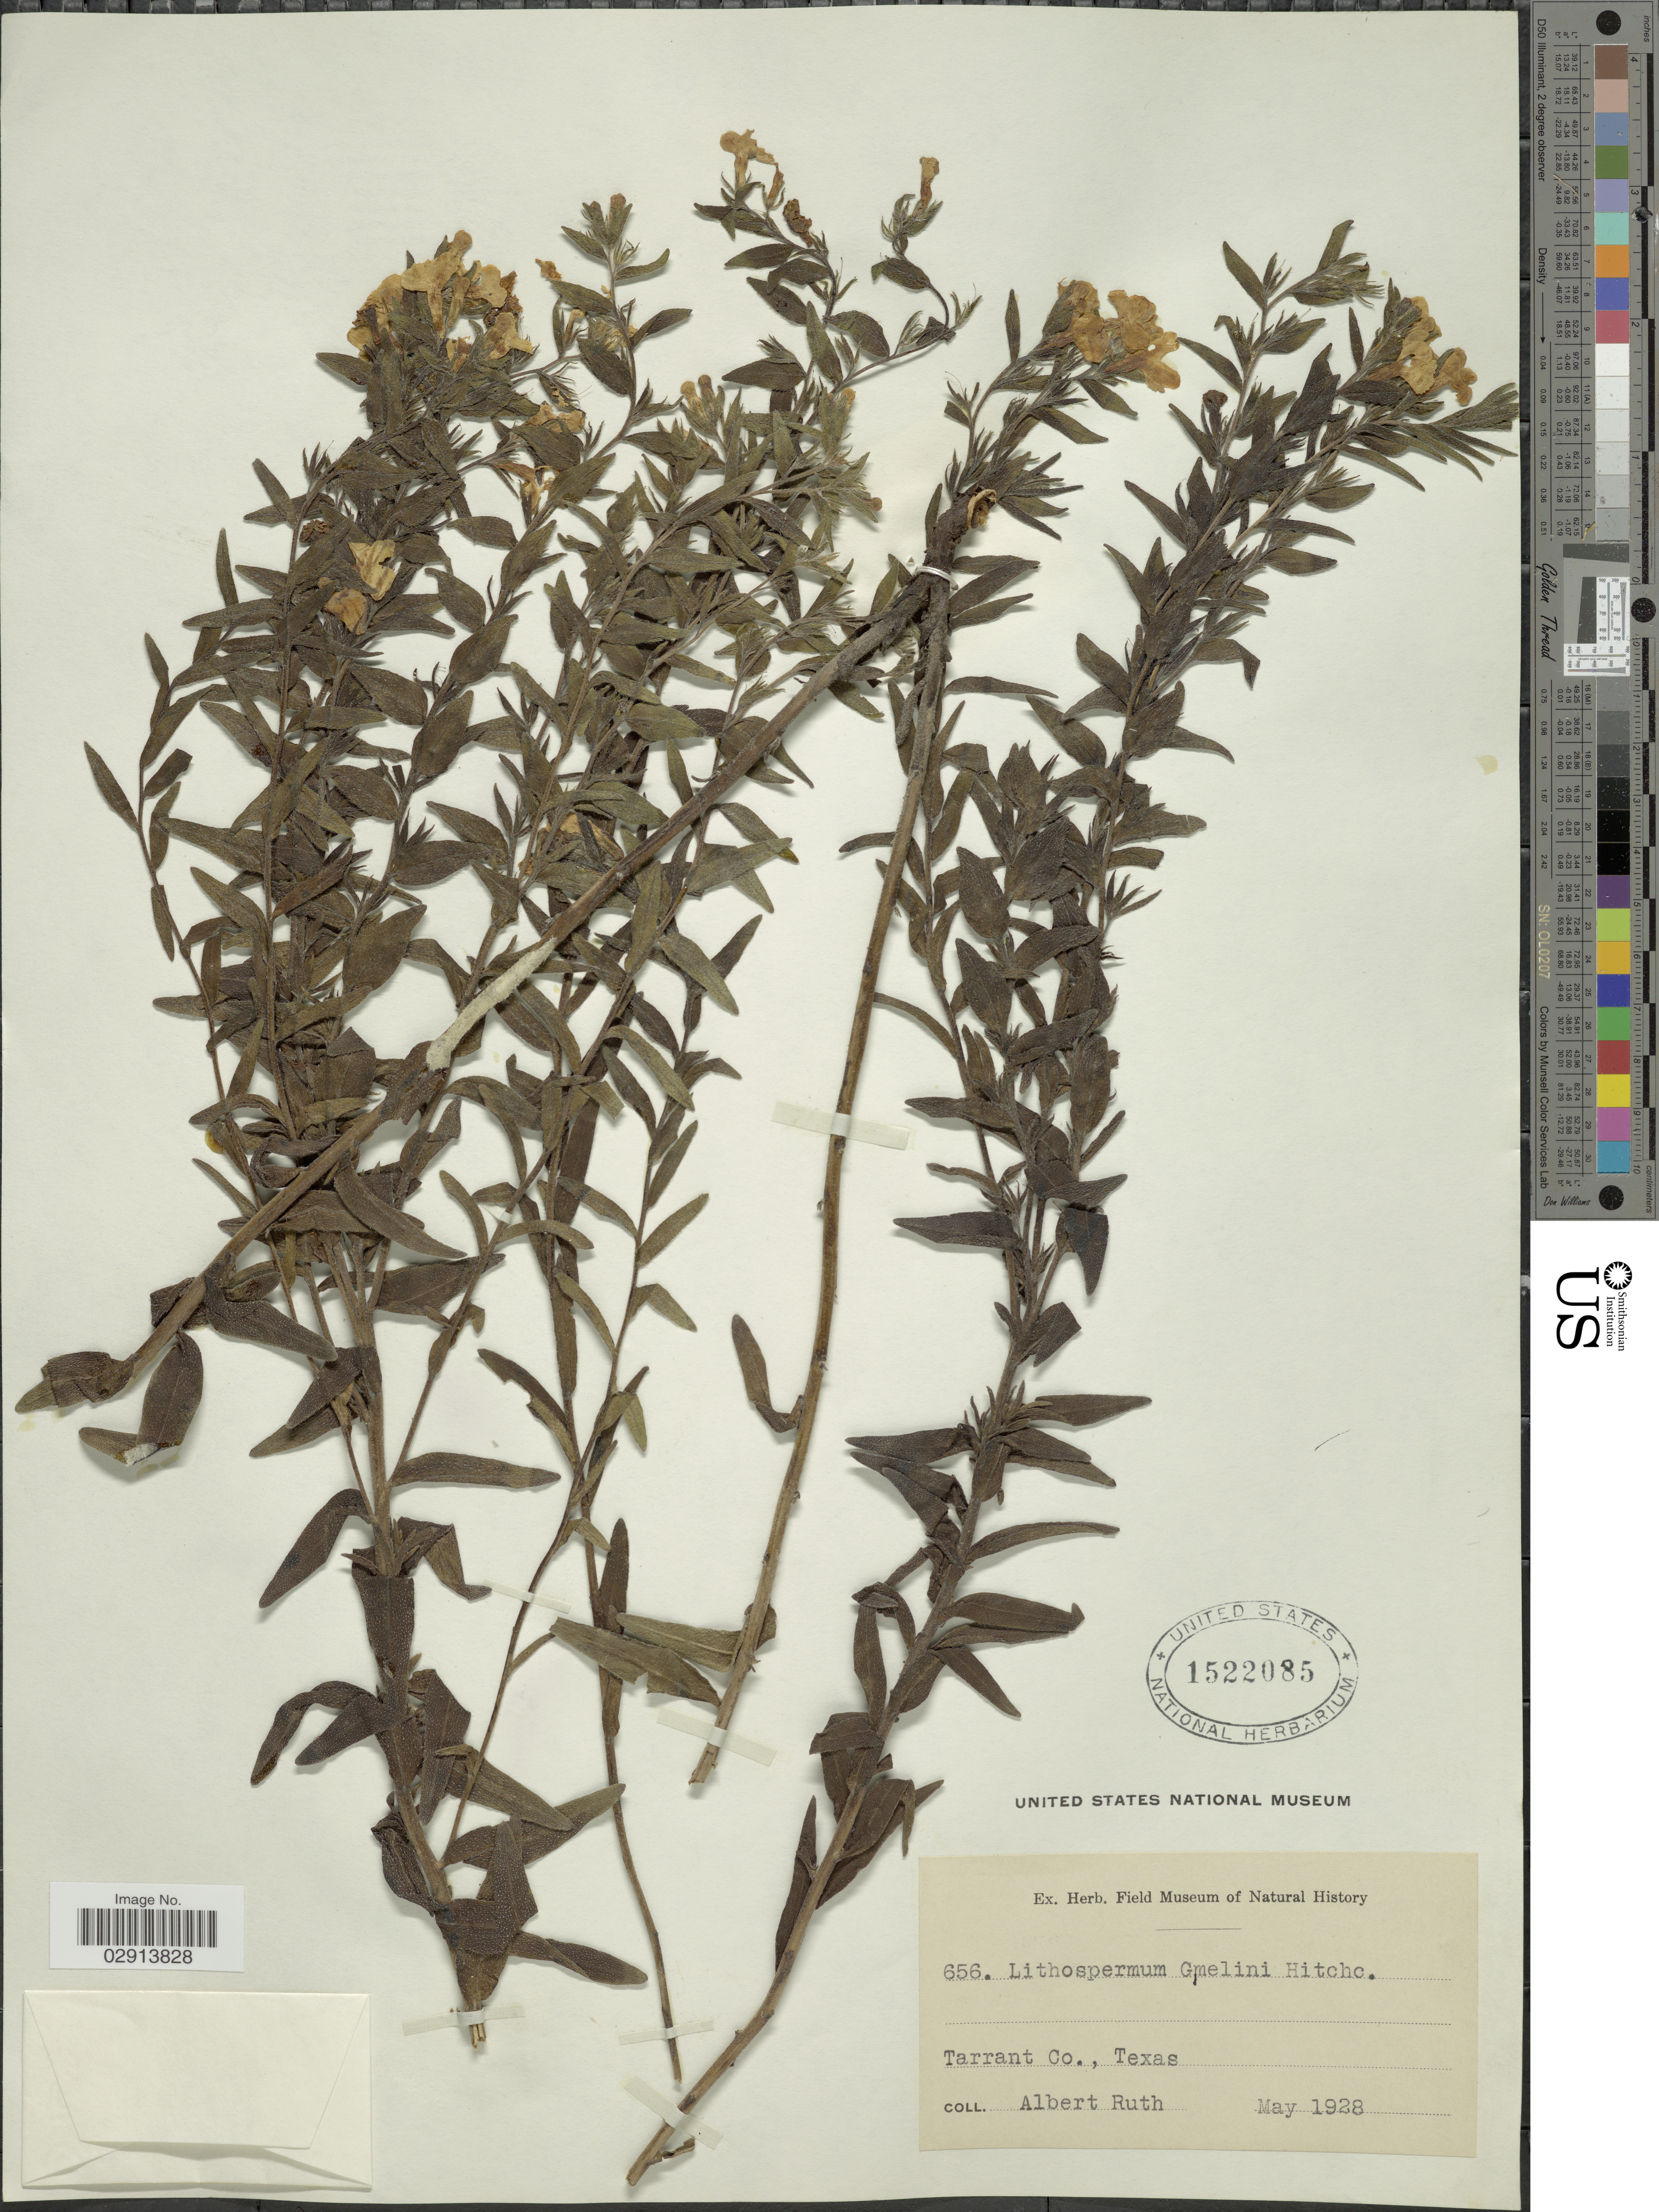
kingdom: Plantae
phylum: Tracheophyta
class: Magnoliopsida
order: Boraginales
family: Boraginaceae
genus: Lithospermum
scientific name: Lithospermum caroliniense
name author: (J.F. Gmel.) MacMill.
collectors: A. Ruth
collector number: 656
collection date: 1928-05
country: United States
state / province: Texas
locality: Tarrant Co., Texas.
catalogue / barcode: US 1522085